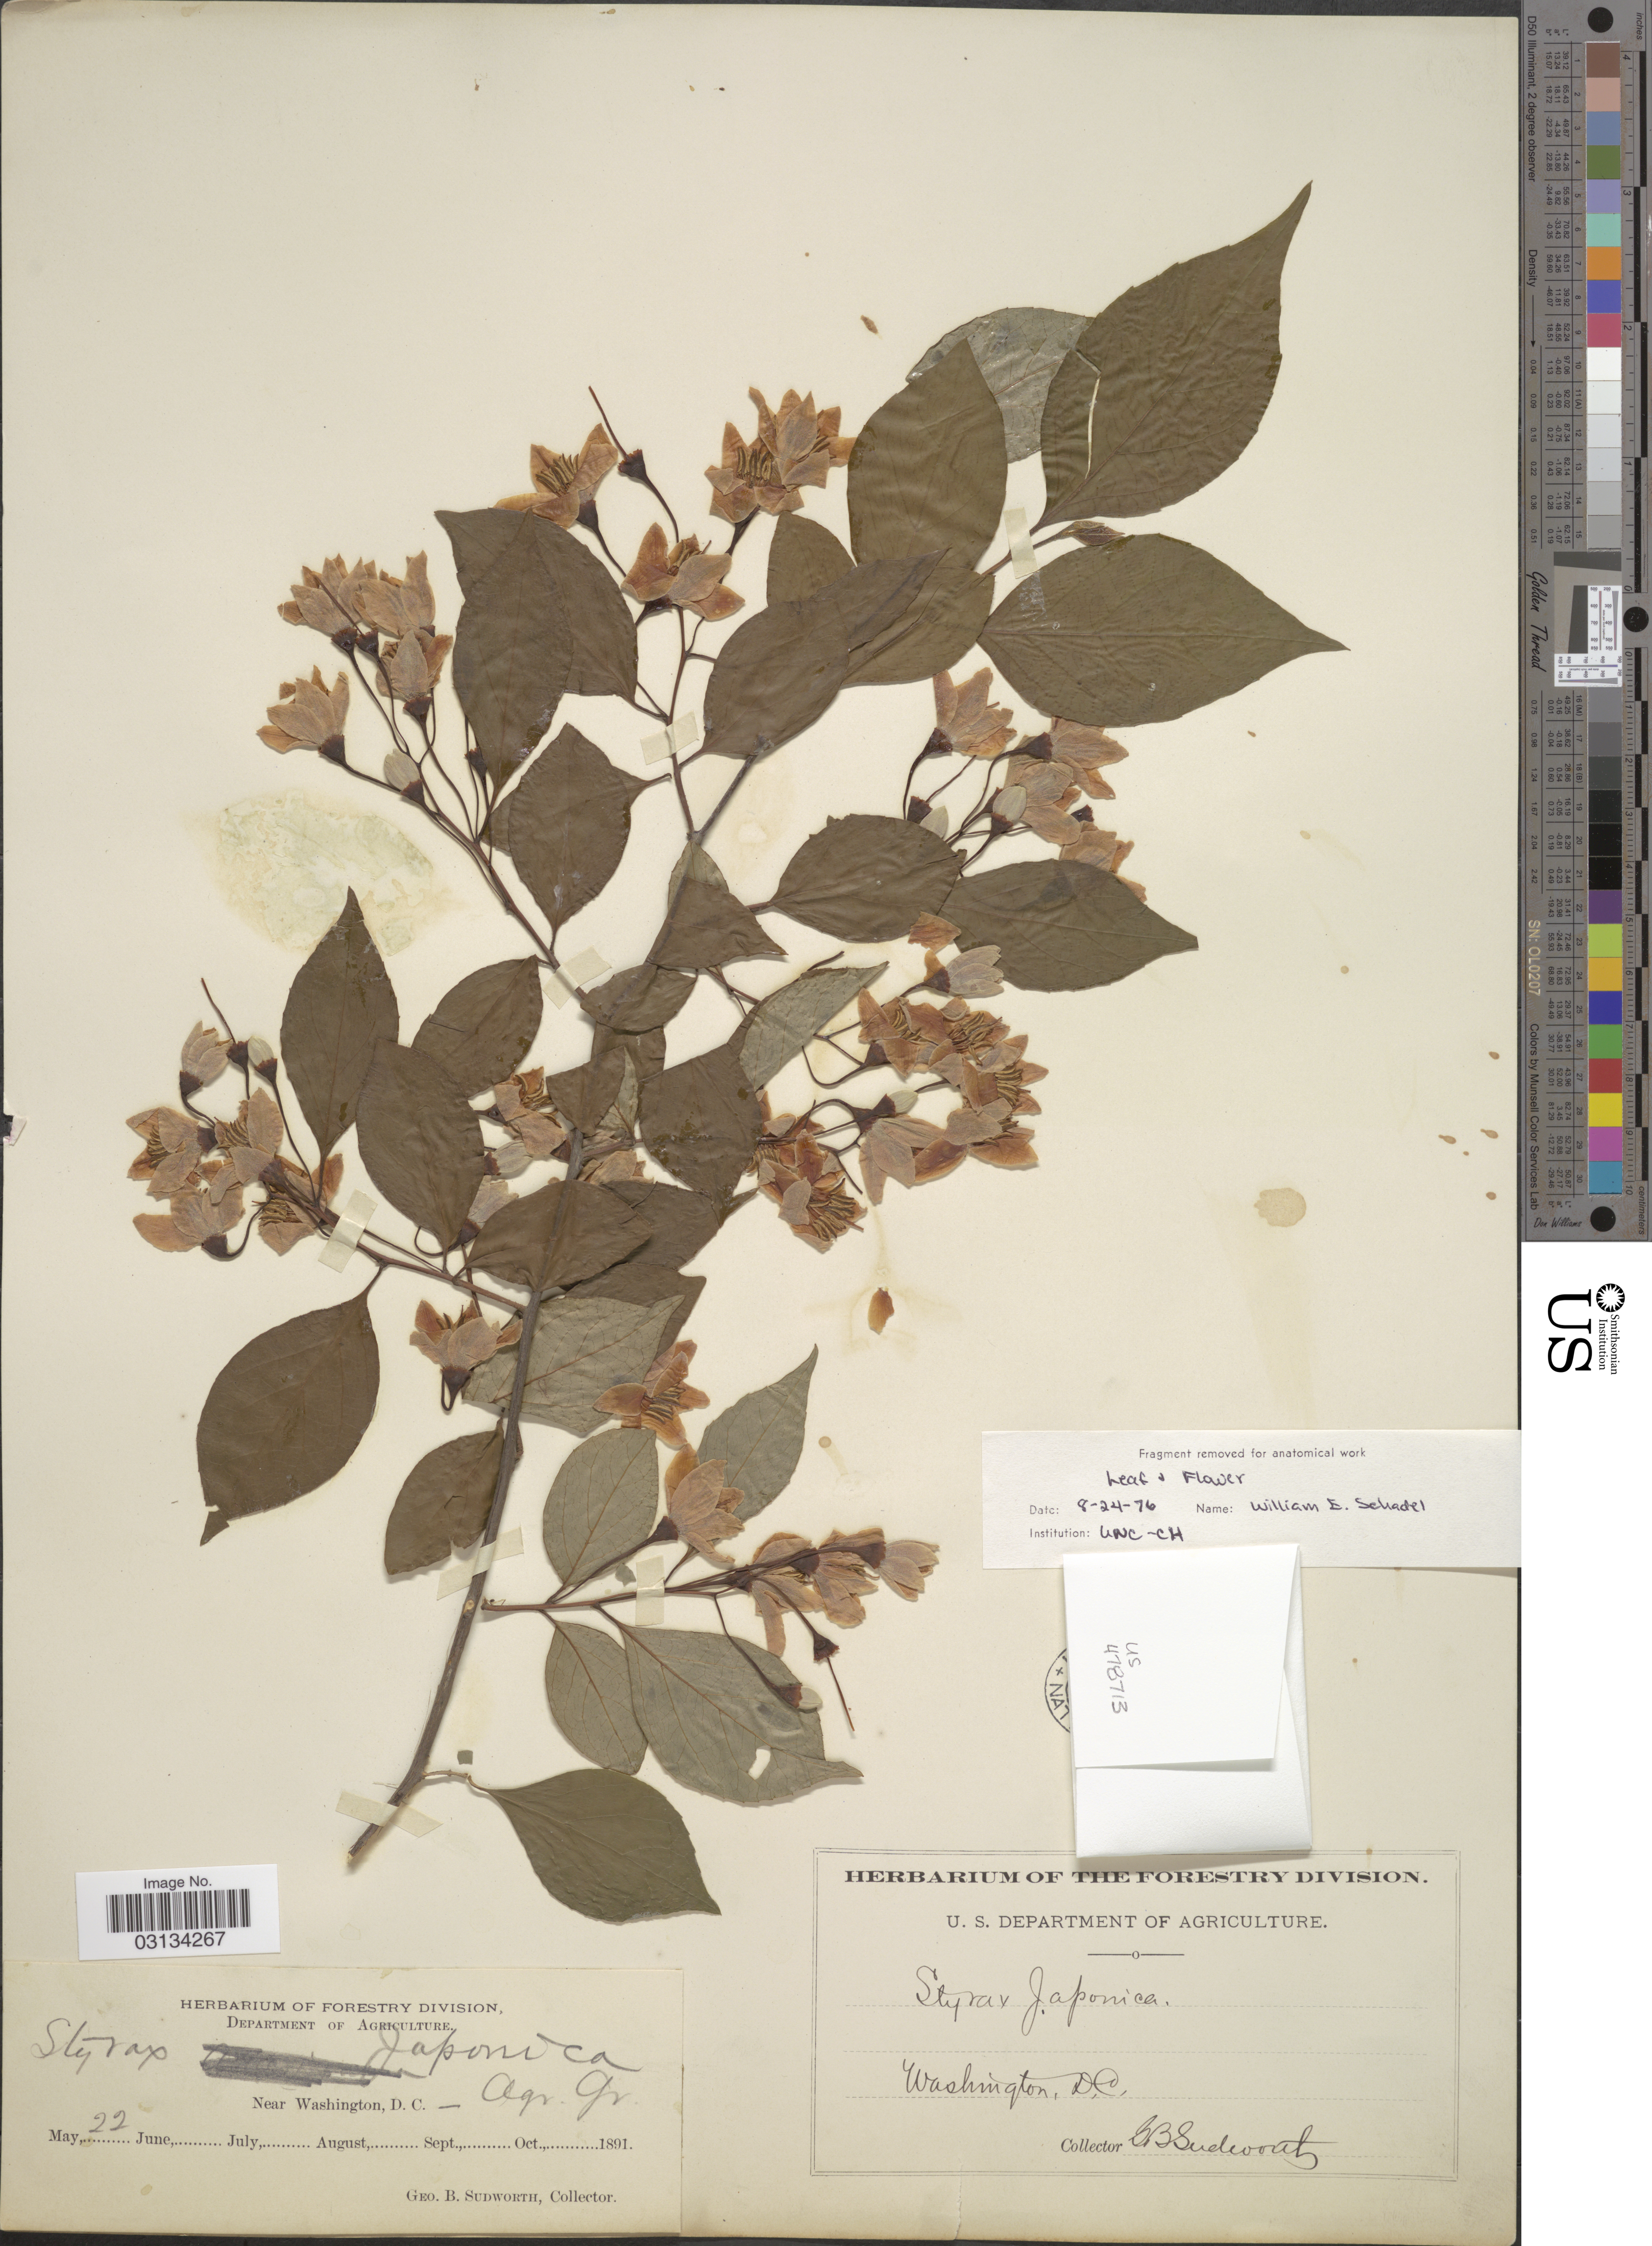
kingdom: Plantae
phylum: Tracheophyta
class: Magnoliopsida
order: Ericales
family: Styracaceae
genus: Styrax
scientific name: Styrax japonicus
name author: Siebold & Zucc.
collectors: G. B. Sudworth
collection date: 1891-05-22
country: United States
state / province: District of Columbia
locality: Near Washington, D. C. - Agr. Gr.